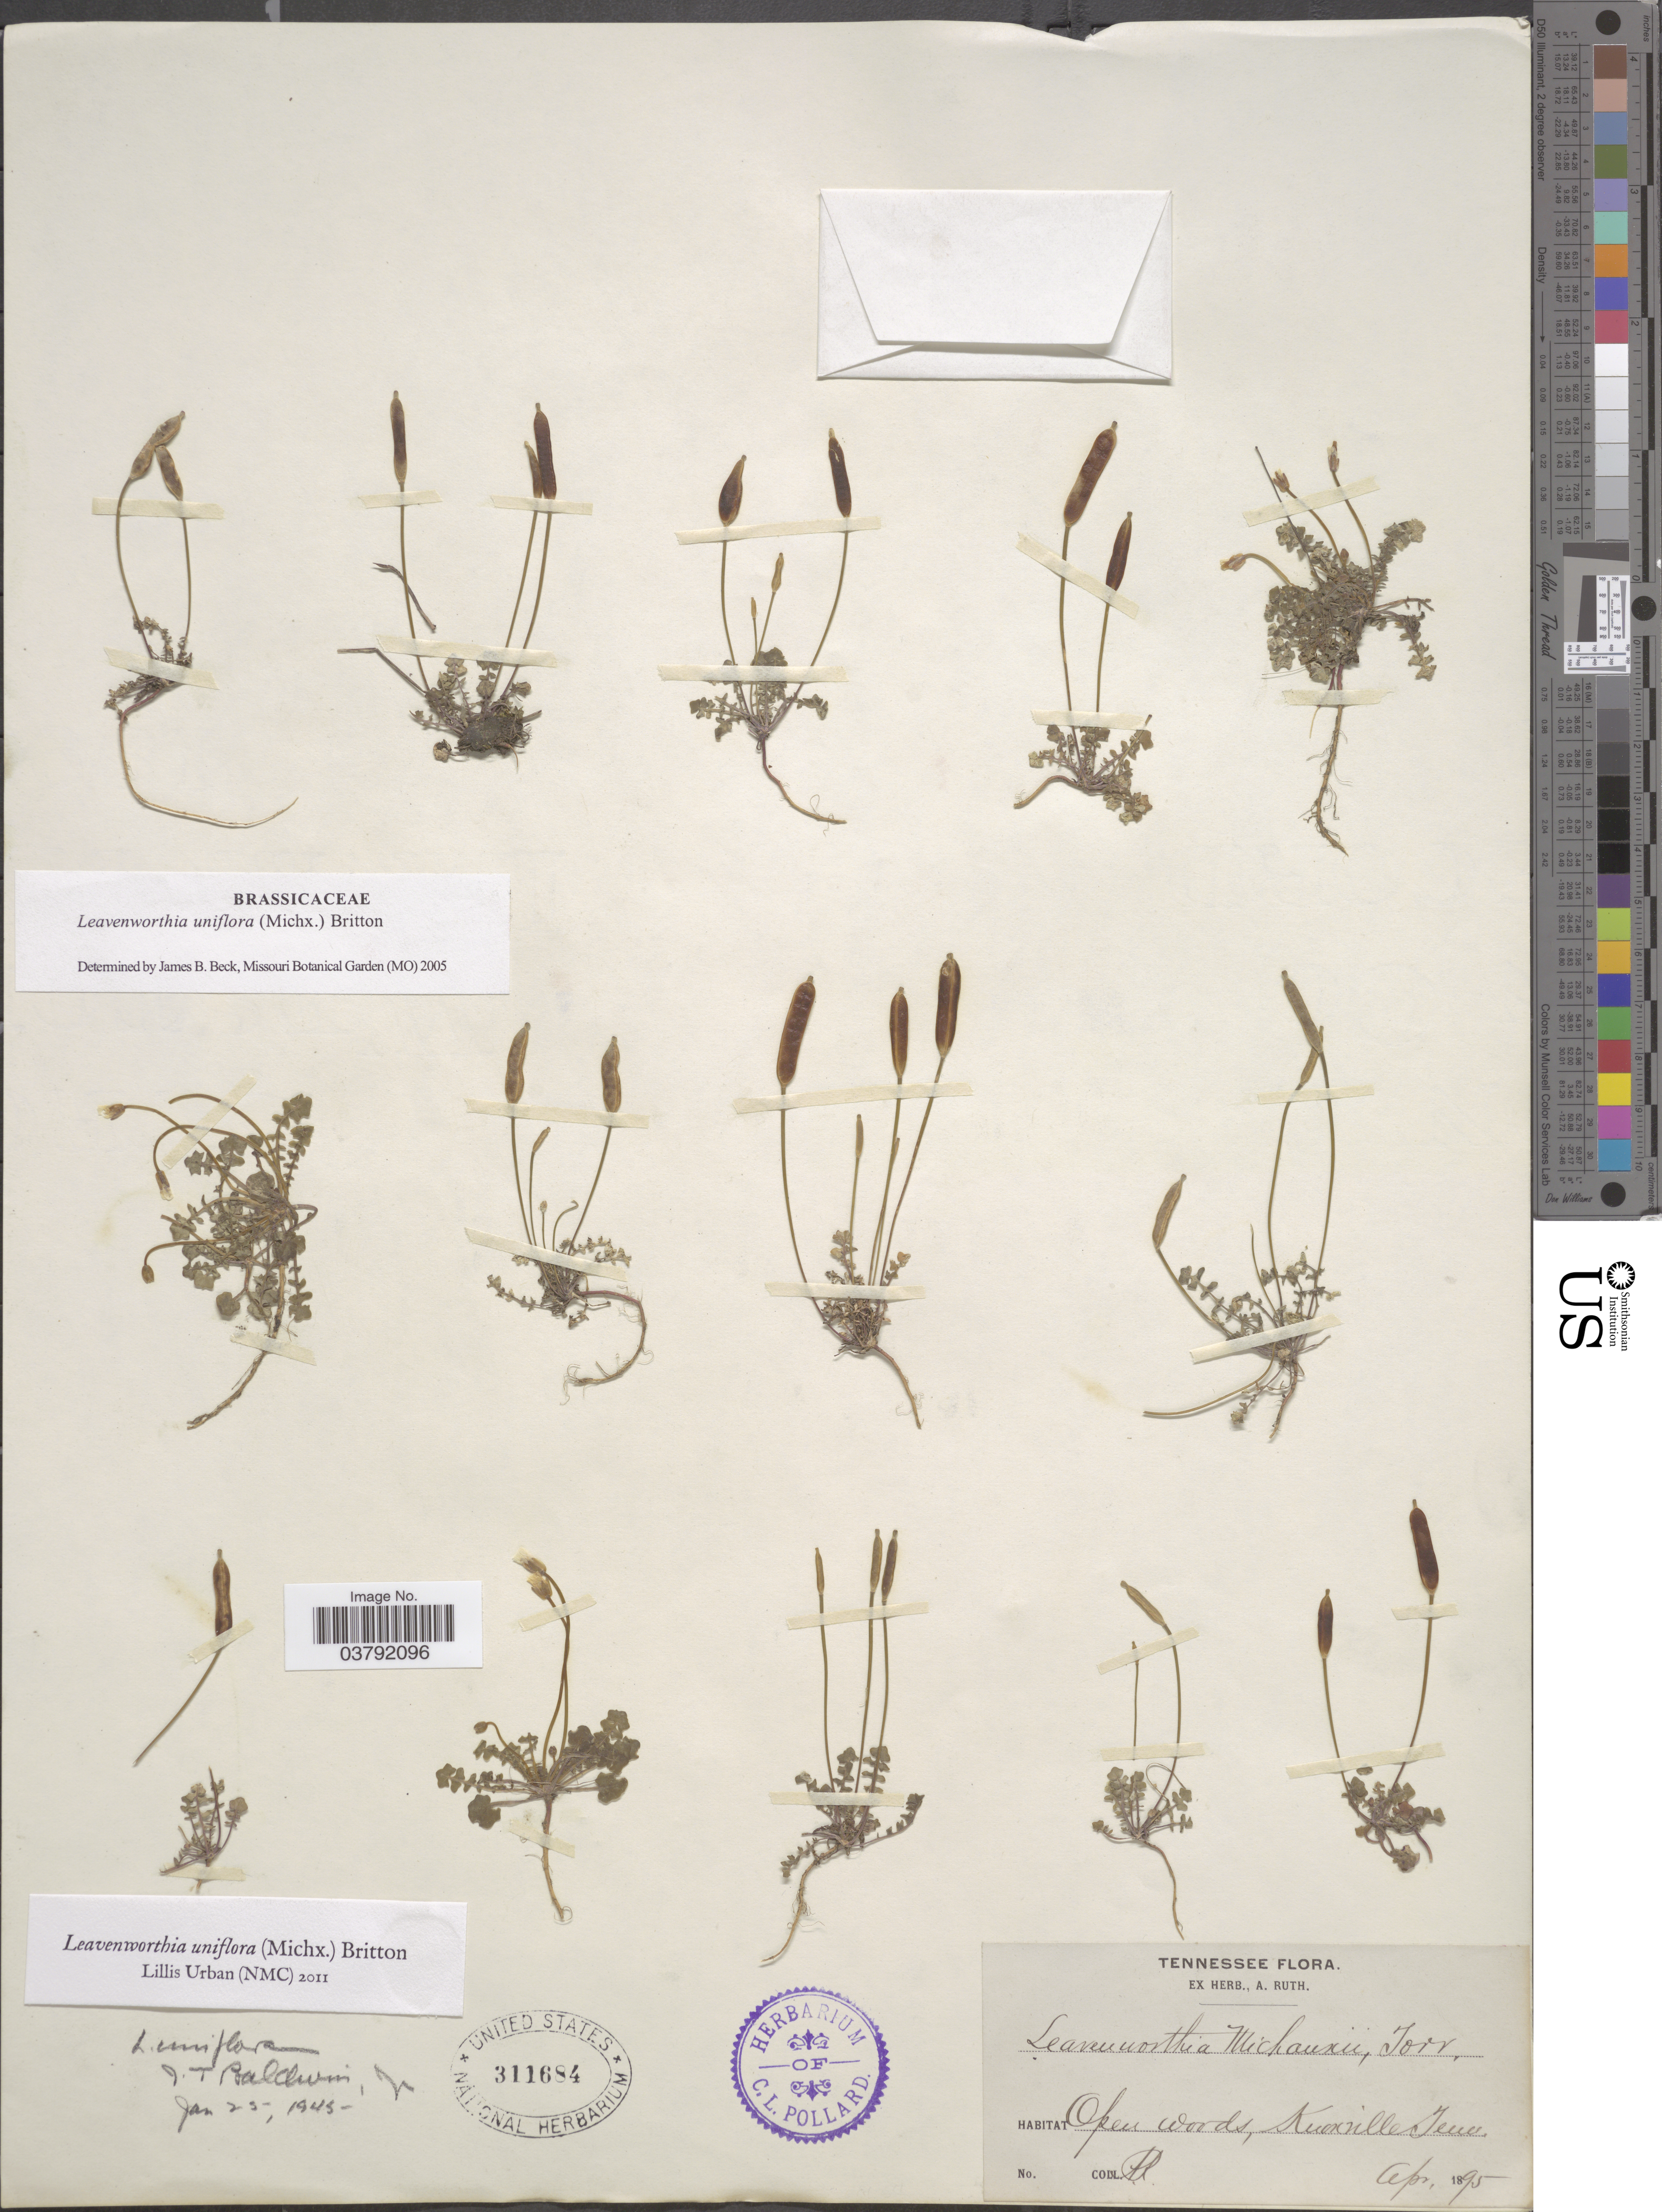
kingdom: Plantae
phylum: Tracheophyta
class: Magnoliopsida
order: Brassicales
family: Brassicaceae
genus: Leavenworthia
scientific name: Leavenworthia uniflora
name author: (Michx.) Britton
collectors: A. Ruth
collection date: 1895-04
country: United States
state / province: Tennessee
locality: Knoxville.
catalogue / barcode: US 311684